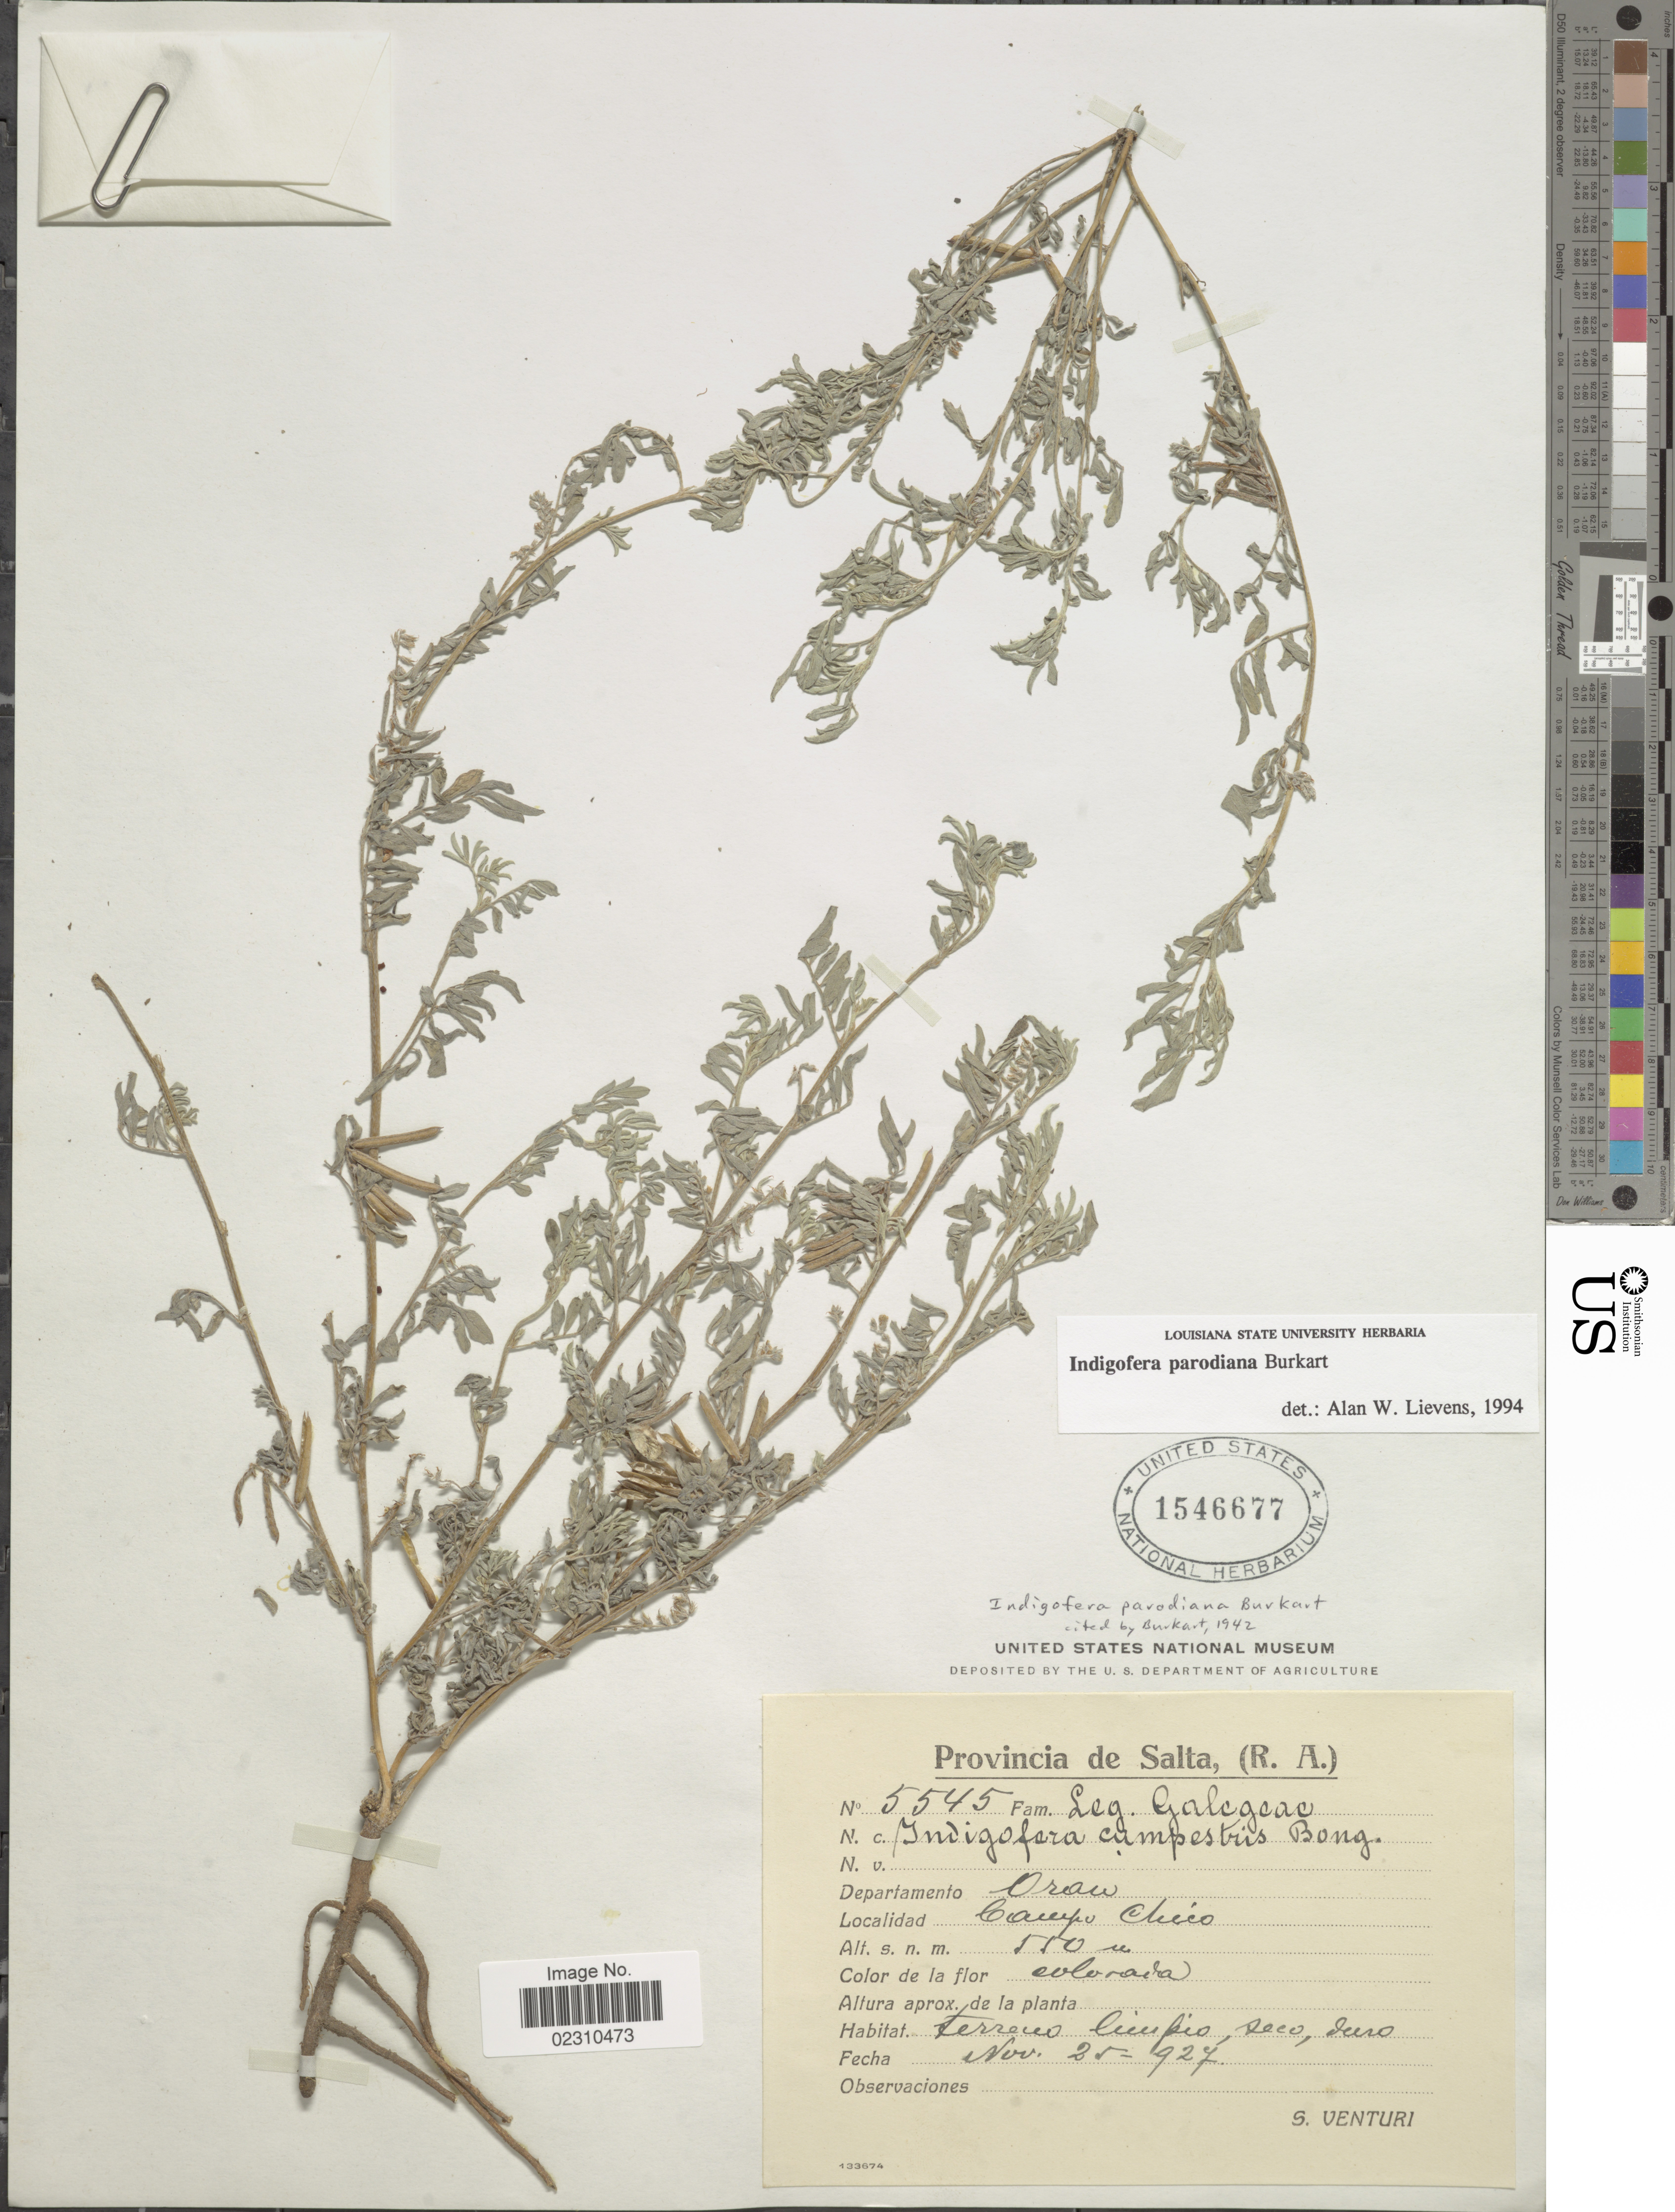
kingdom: Plantae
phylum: Tracheophyta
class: Magnoliopsida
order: Fabales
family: Fabaceae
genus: Indigofera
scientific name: Indigofera parodiana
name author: Burkart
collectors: S. Venturi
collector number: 5545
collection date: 1927-11-25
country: Argentina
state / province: Salta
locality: Provincia de Salta (R. A.). Departamento Oran, Campo Chico.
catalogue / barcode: US 1546677